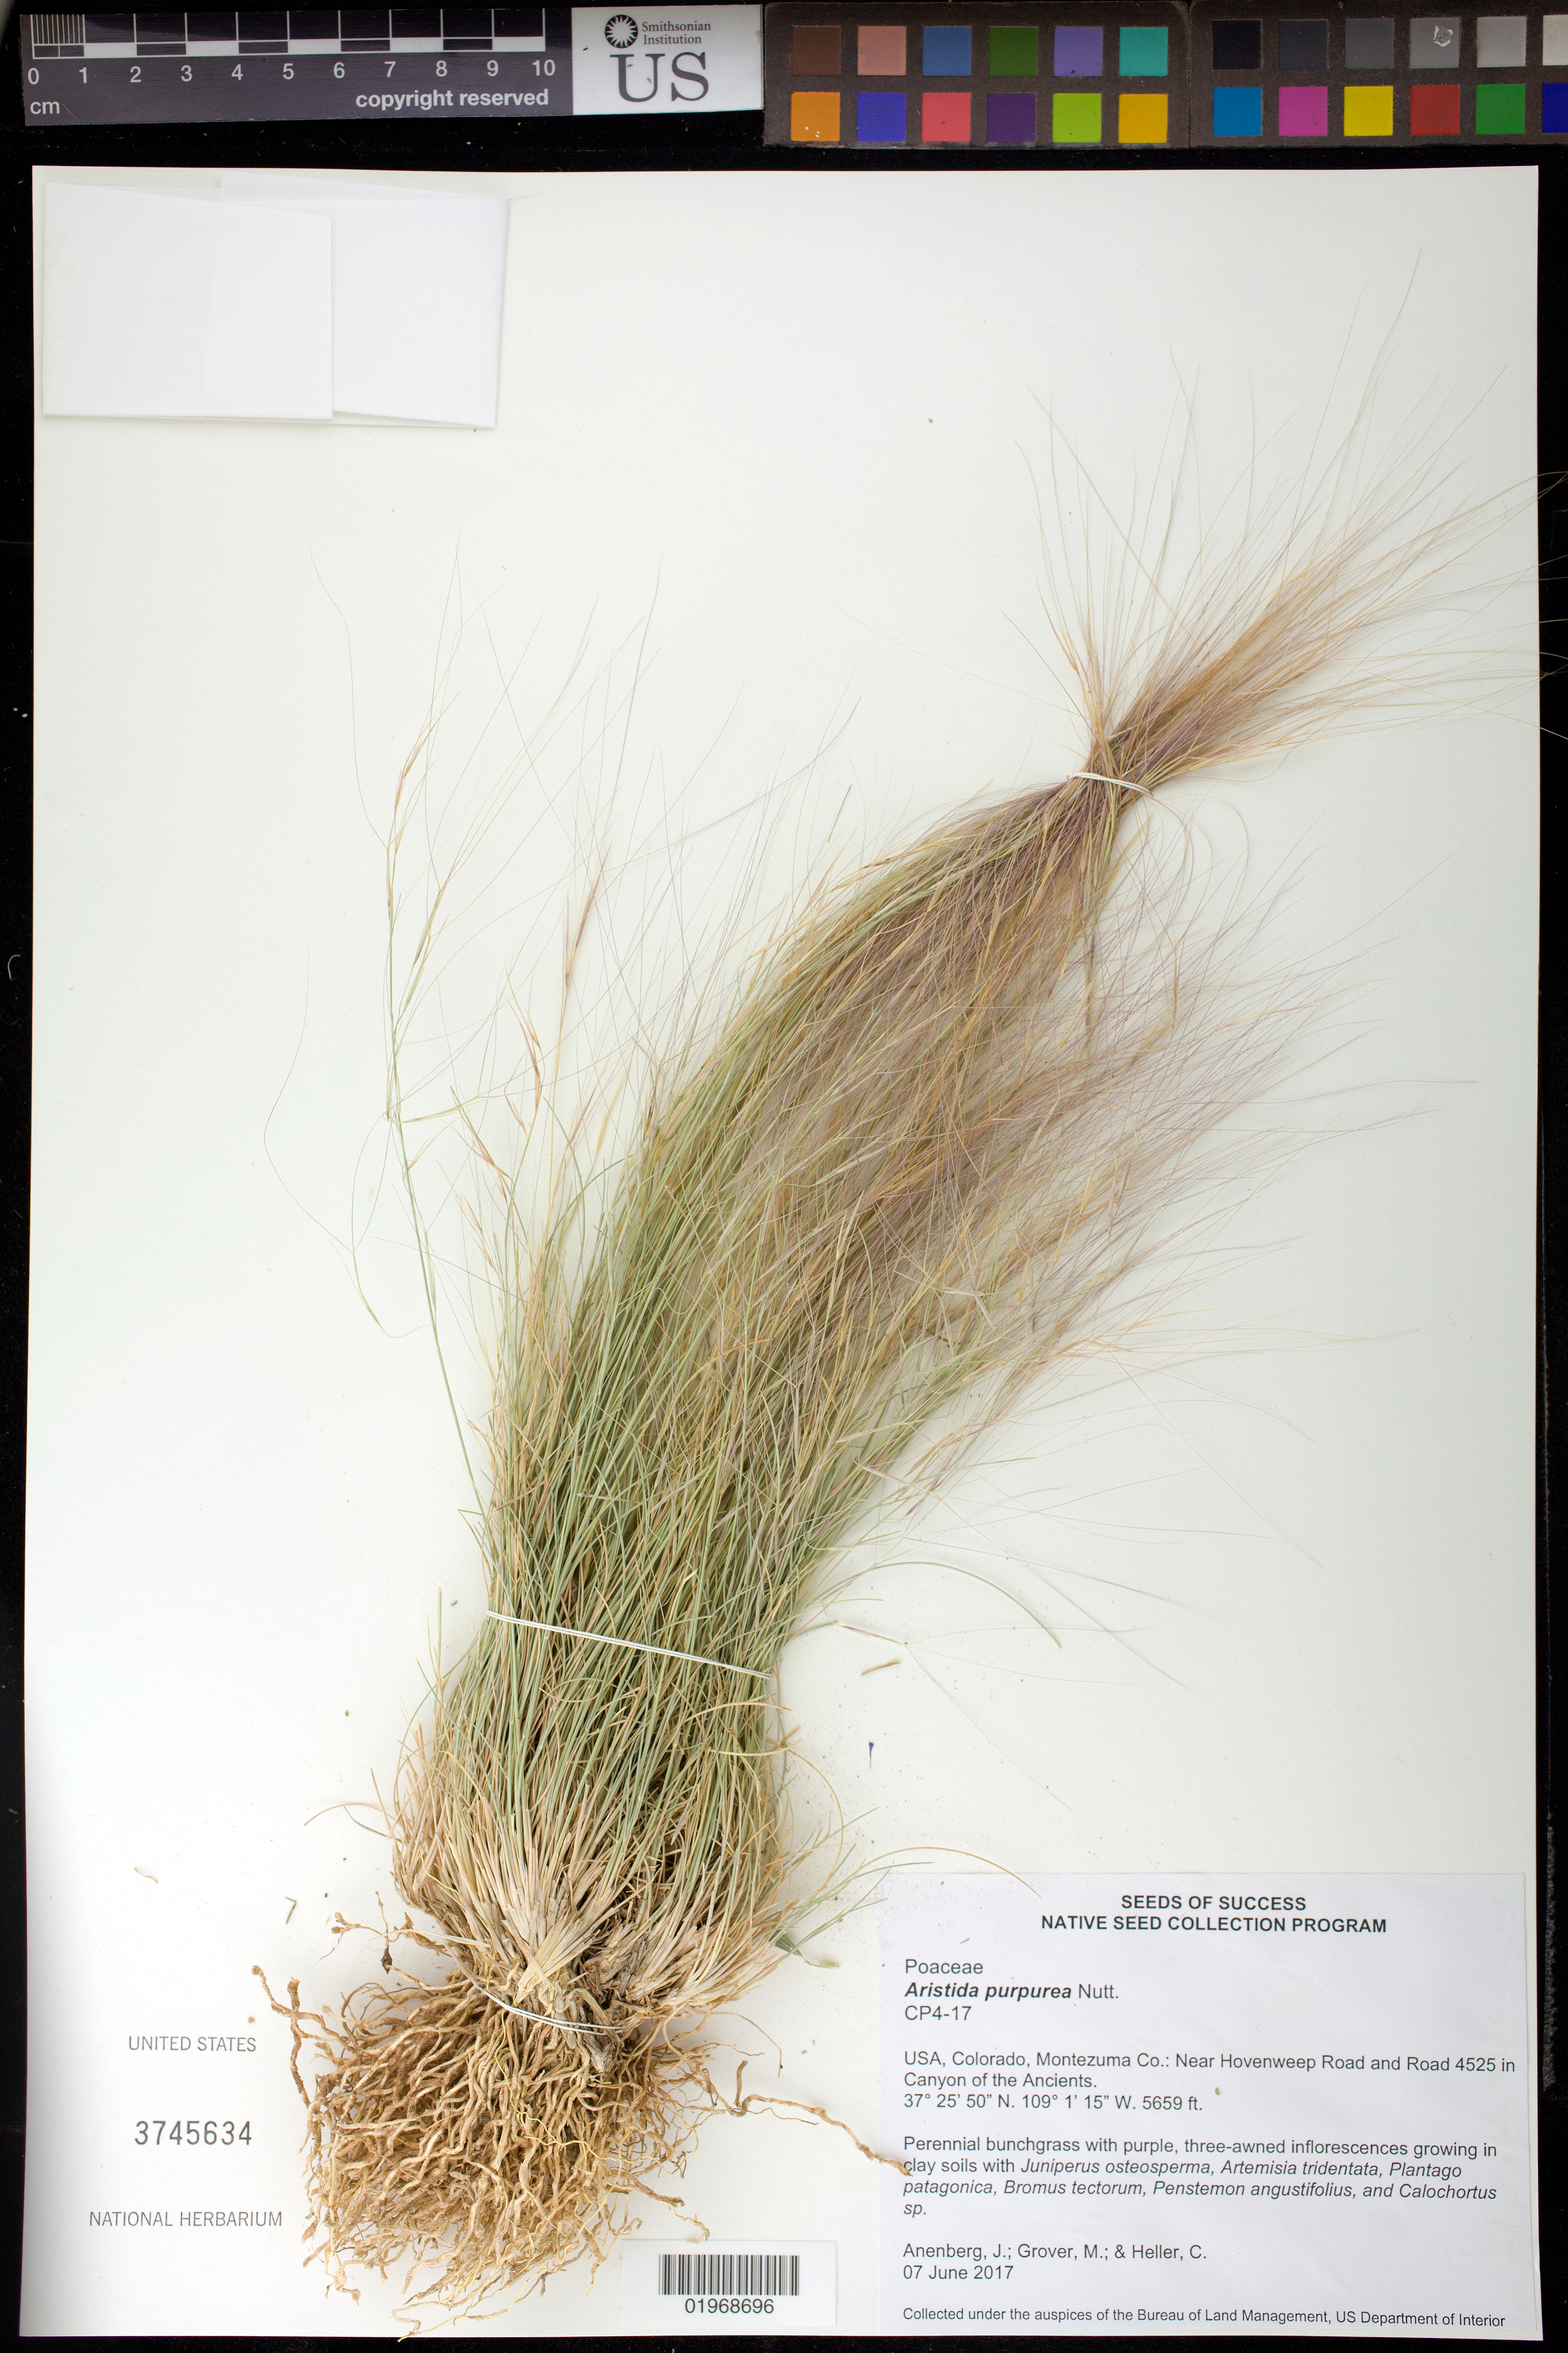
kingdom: Plantae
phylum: Tracheophyta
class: Liliopsida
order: Poales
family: Poaceae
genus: Aristida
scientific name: Aristida purpurea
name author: Nutt.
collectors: J. Anenberg, M. Grover & C. Heller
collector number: CP4-17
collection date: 2017-06-07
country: United States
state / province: Colorado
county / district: Montezuma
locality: Canyon of the Ancients, near Hovenweep Road and Road 4525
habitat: Clay soils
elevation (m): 1725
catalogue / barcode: US 3745634